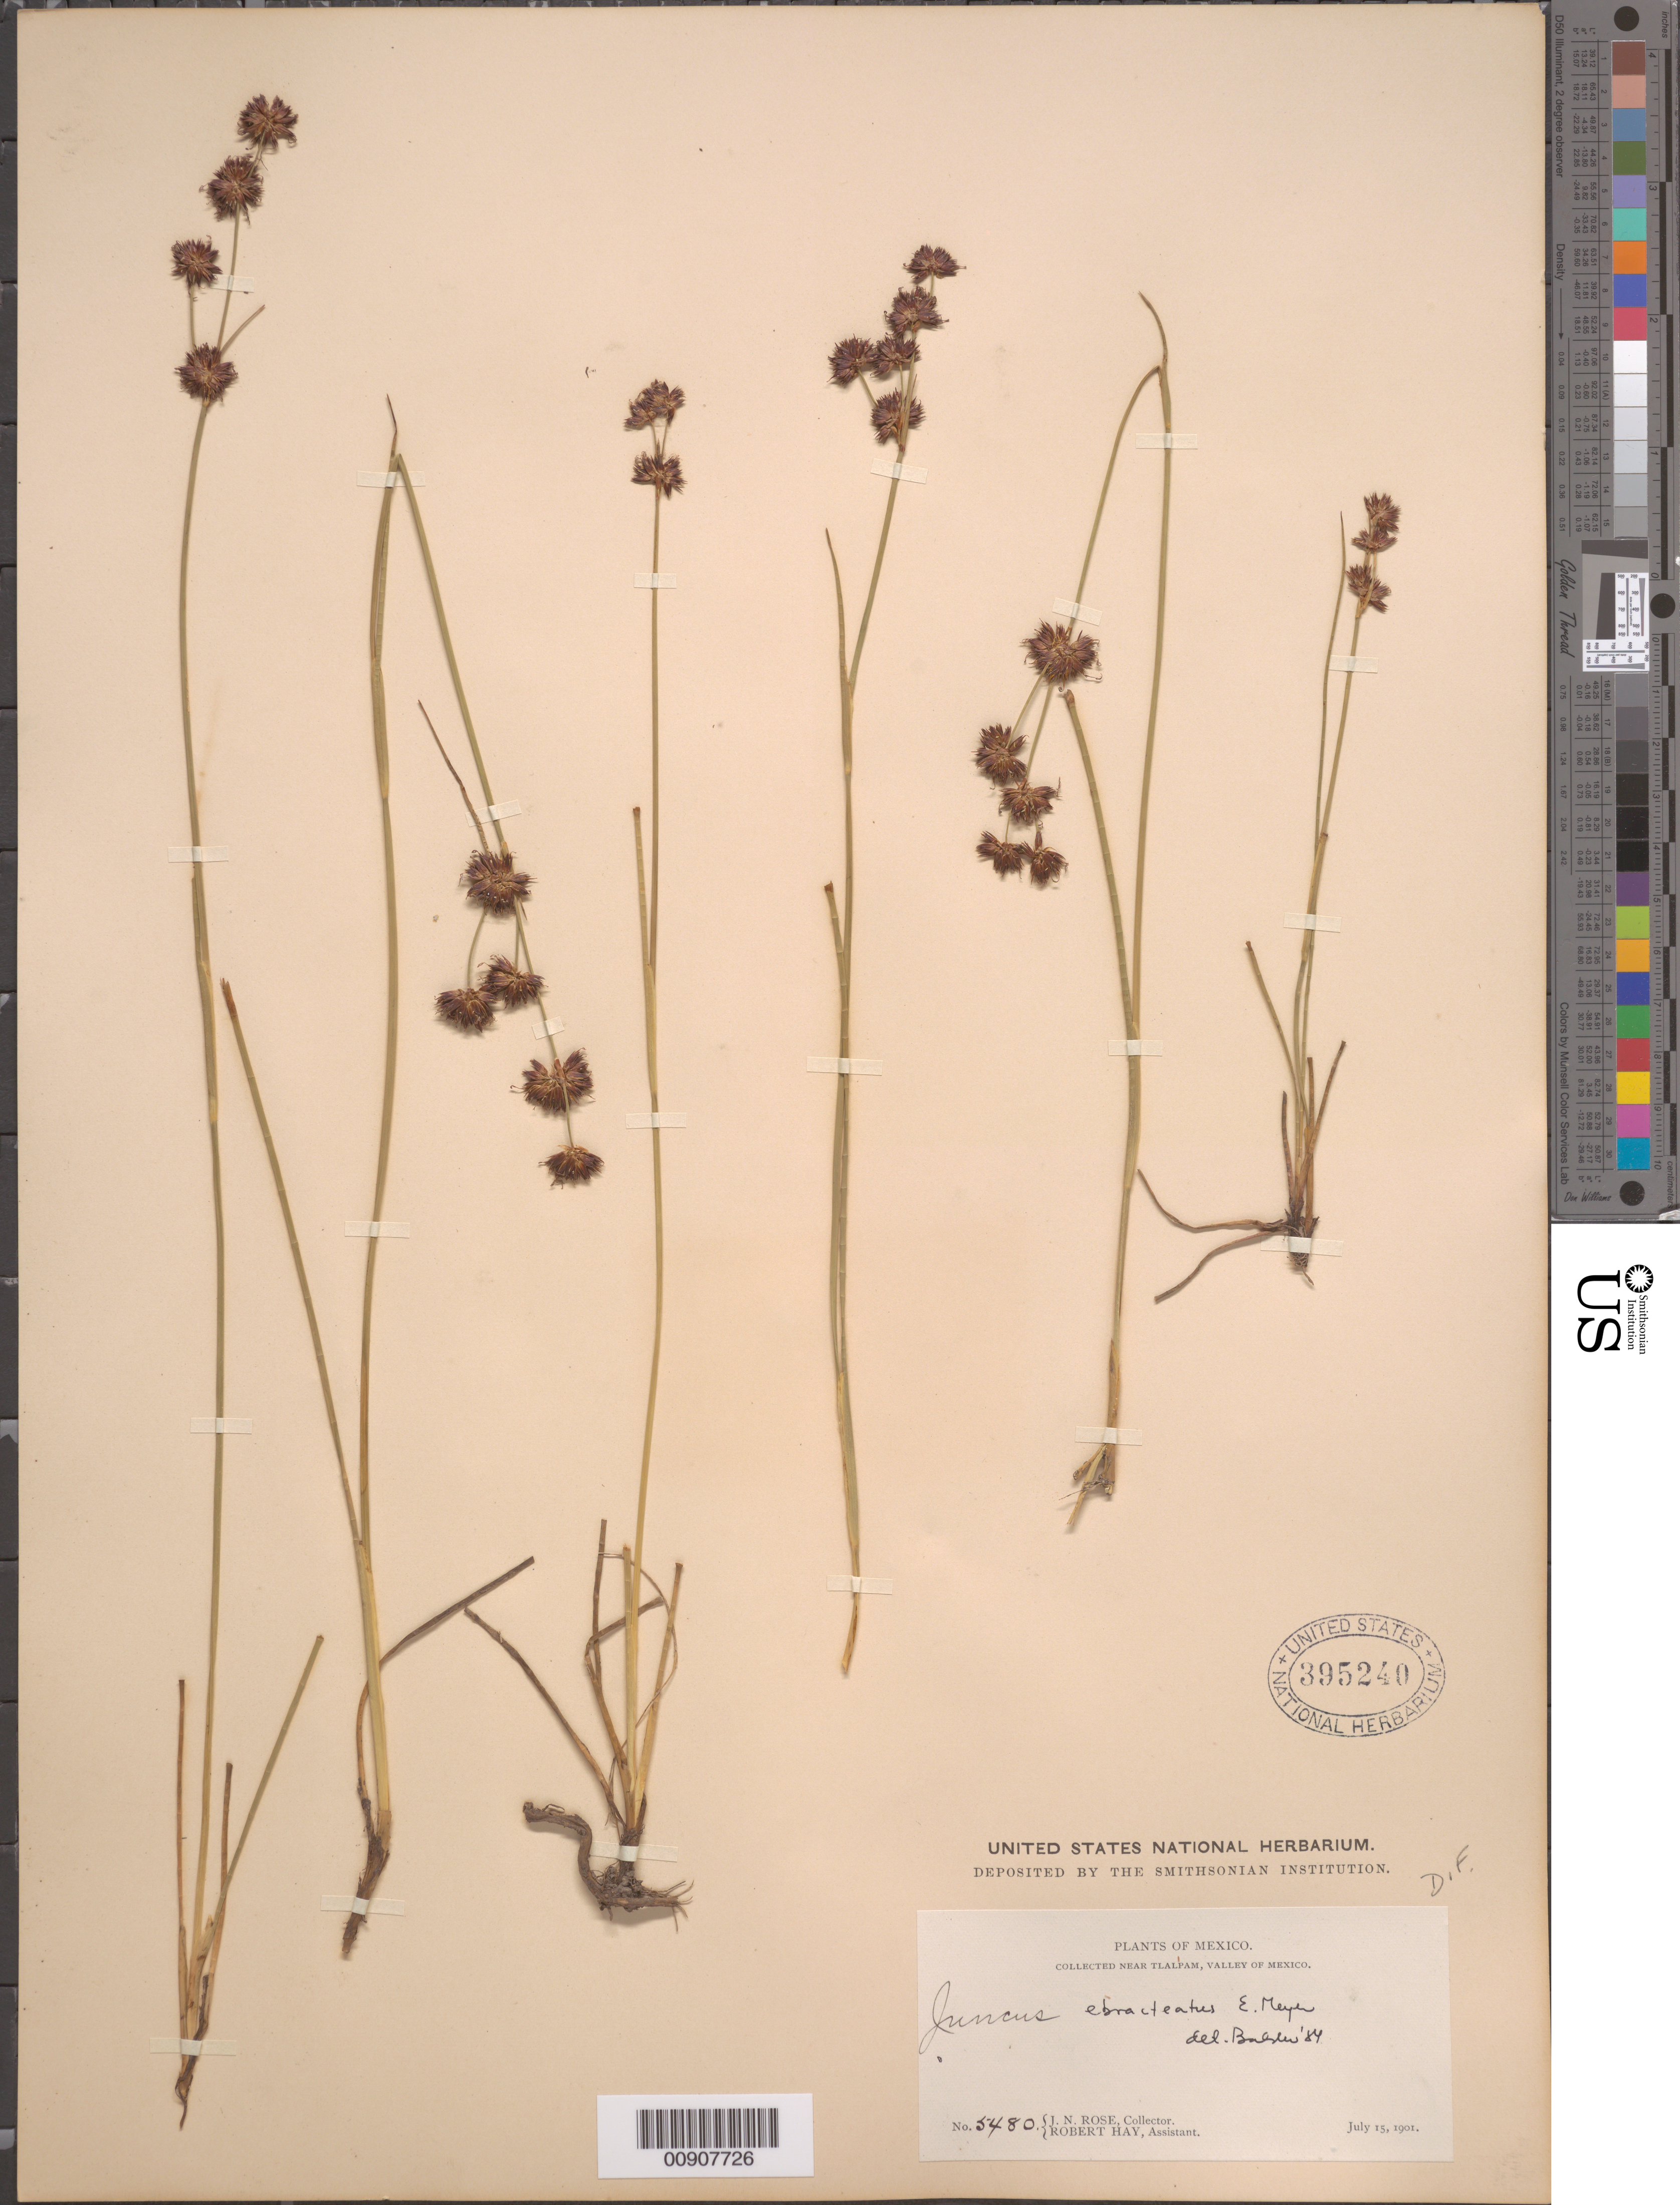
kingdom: Plantae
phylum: Tracheophyta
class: Liliopsida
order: Poales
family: Juncaceae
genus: Juncus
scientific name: Juncus ebracteatus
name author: E. Mey.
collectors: J. N. Rose & R. Hay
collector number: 5480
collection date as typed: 15 Jul 1901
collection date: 1901-07-15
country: Mexico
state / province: Distrito Federal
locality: Near Tlalpam, Valley of Mexico.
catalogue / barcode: US 395240